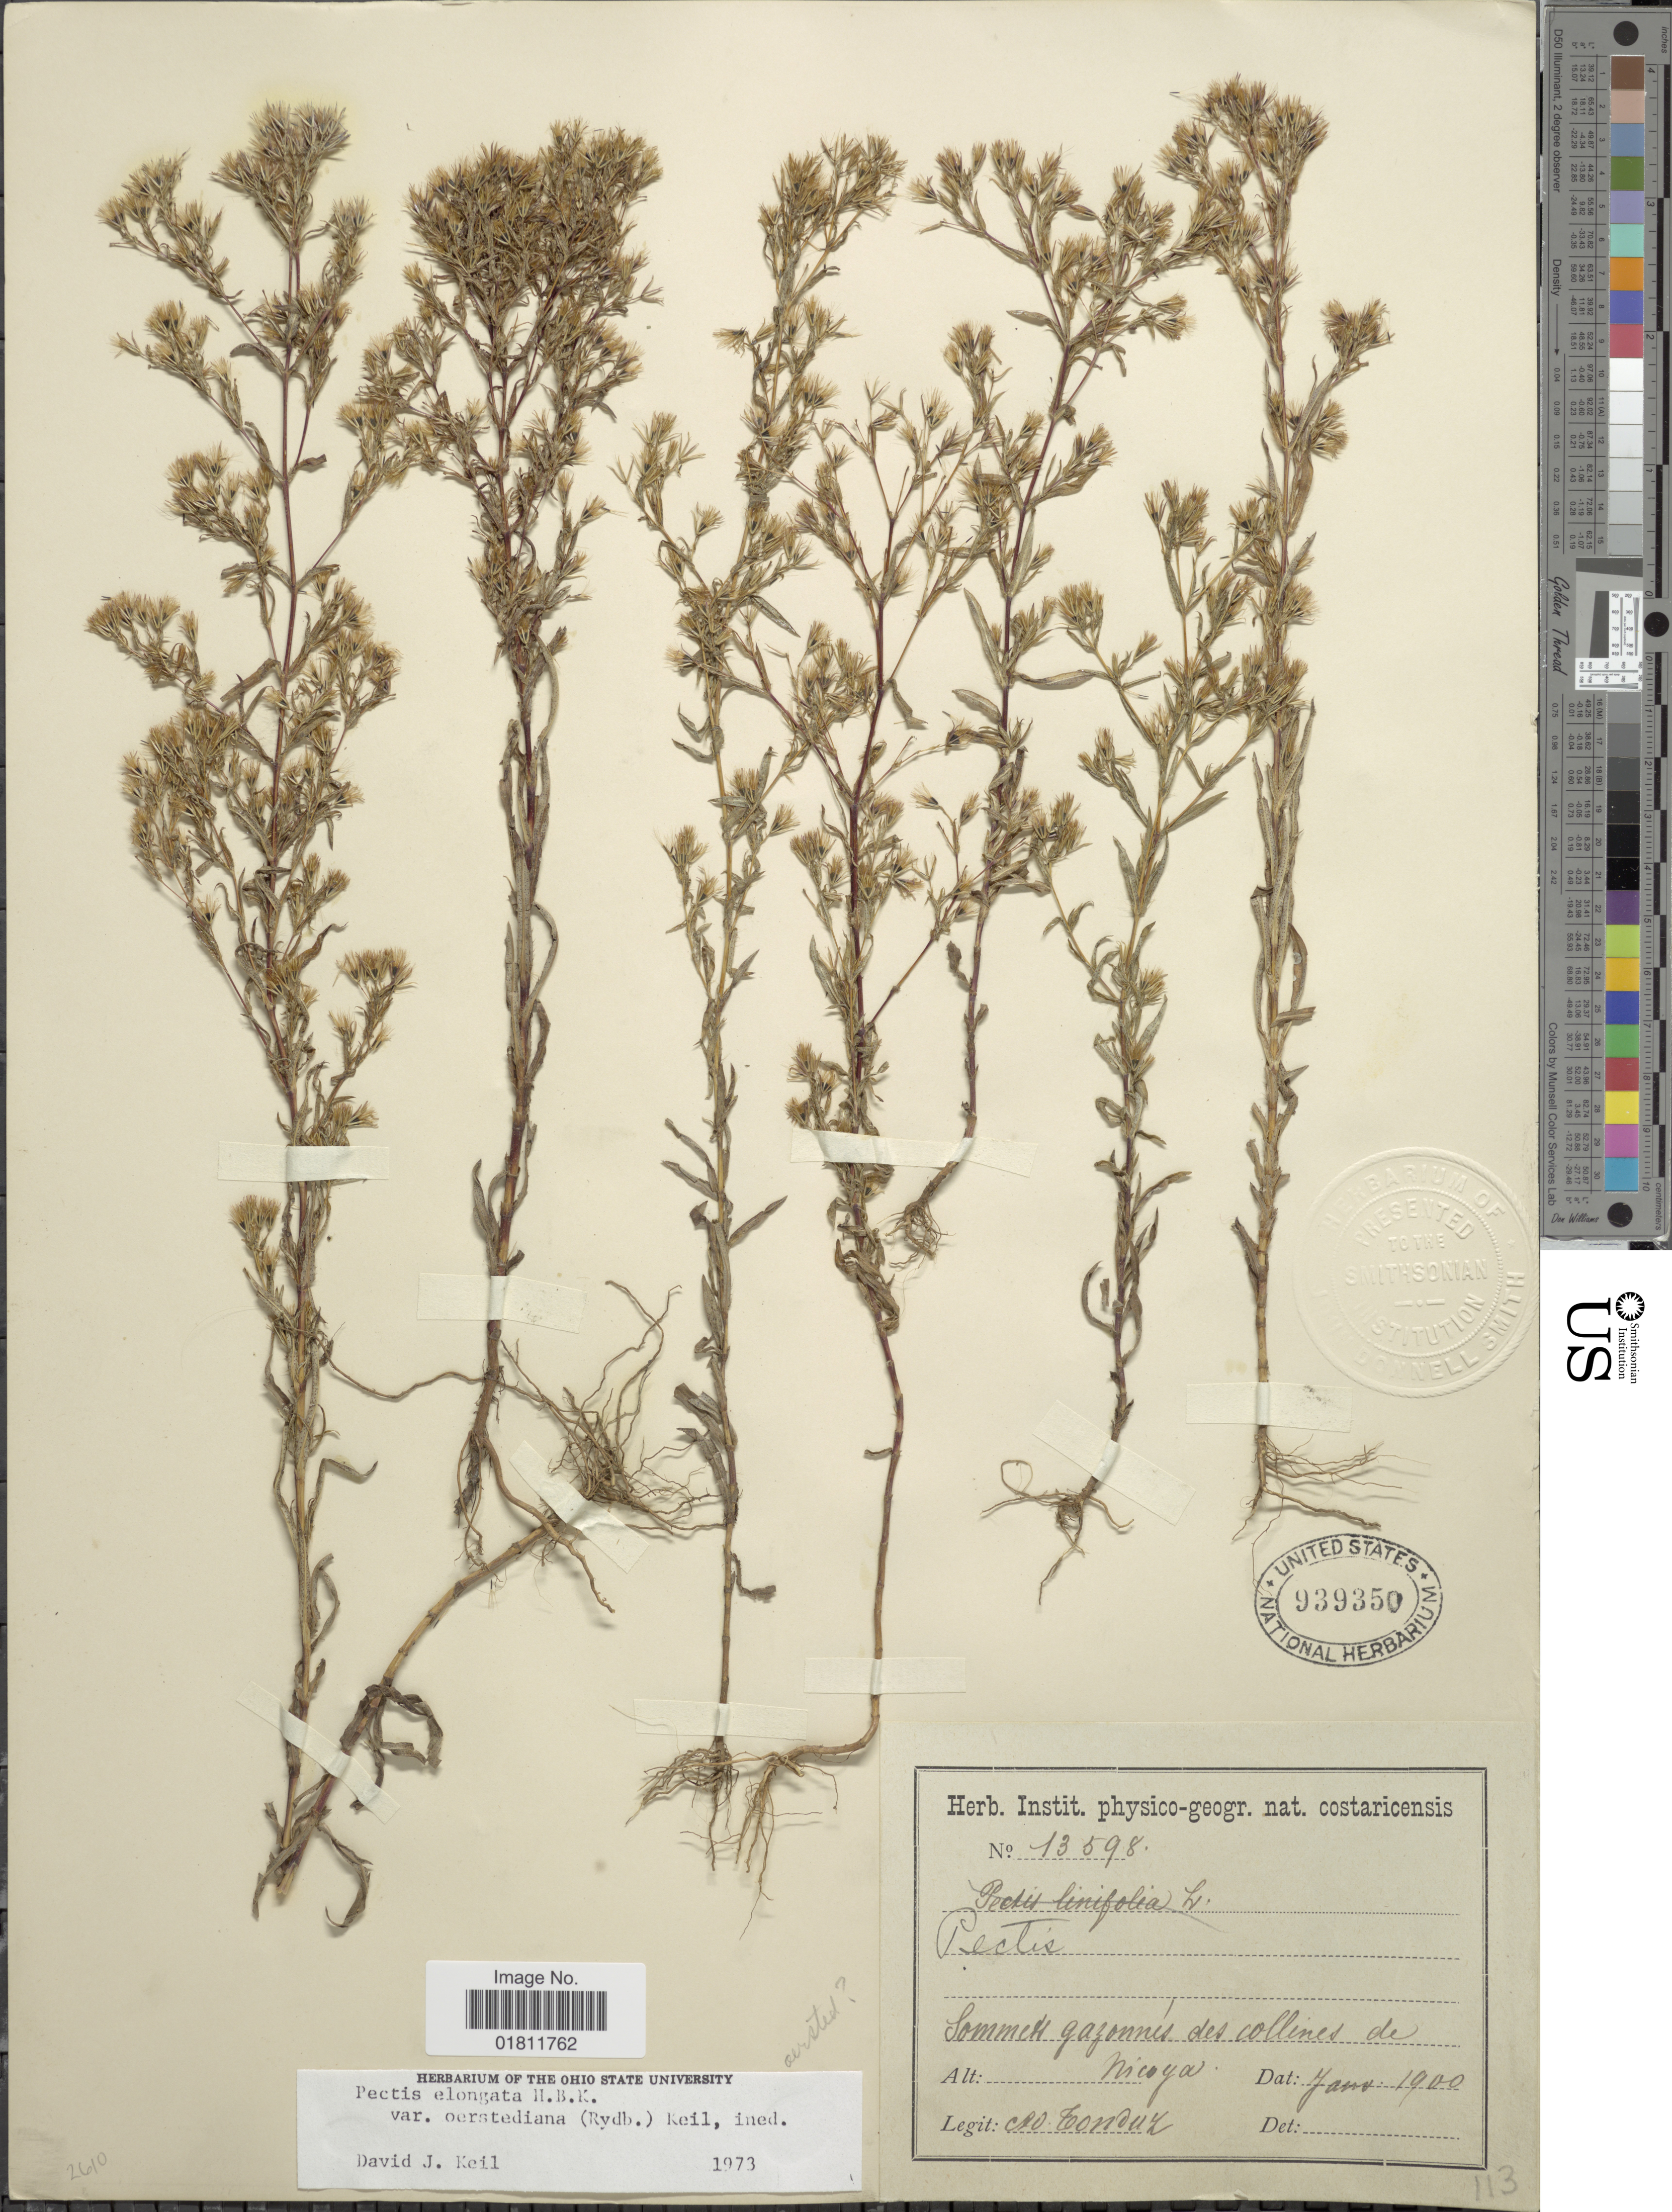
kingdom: Plantae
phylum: Tracheophyta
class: Magnoliopsida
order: Asterales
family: Asteraceae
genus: Pectis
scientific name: Pectis elongata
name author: Kunth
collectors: A. Tonduz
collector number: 13598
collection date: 1900-01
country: Costa Rica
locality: Sommet gazonnes des collines de Nicoya.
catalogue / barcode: US 939350